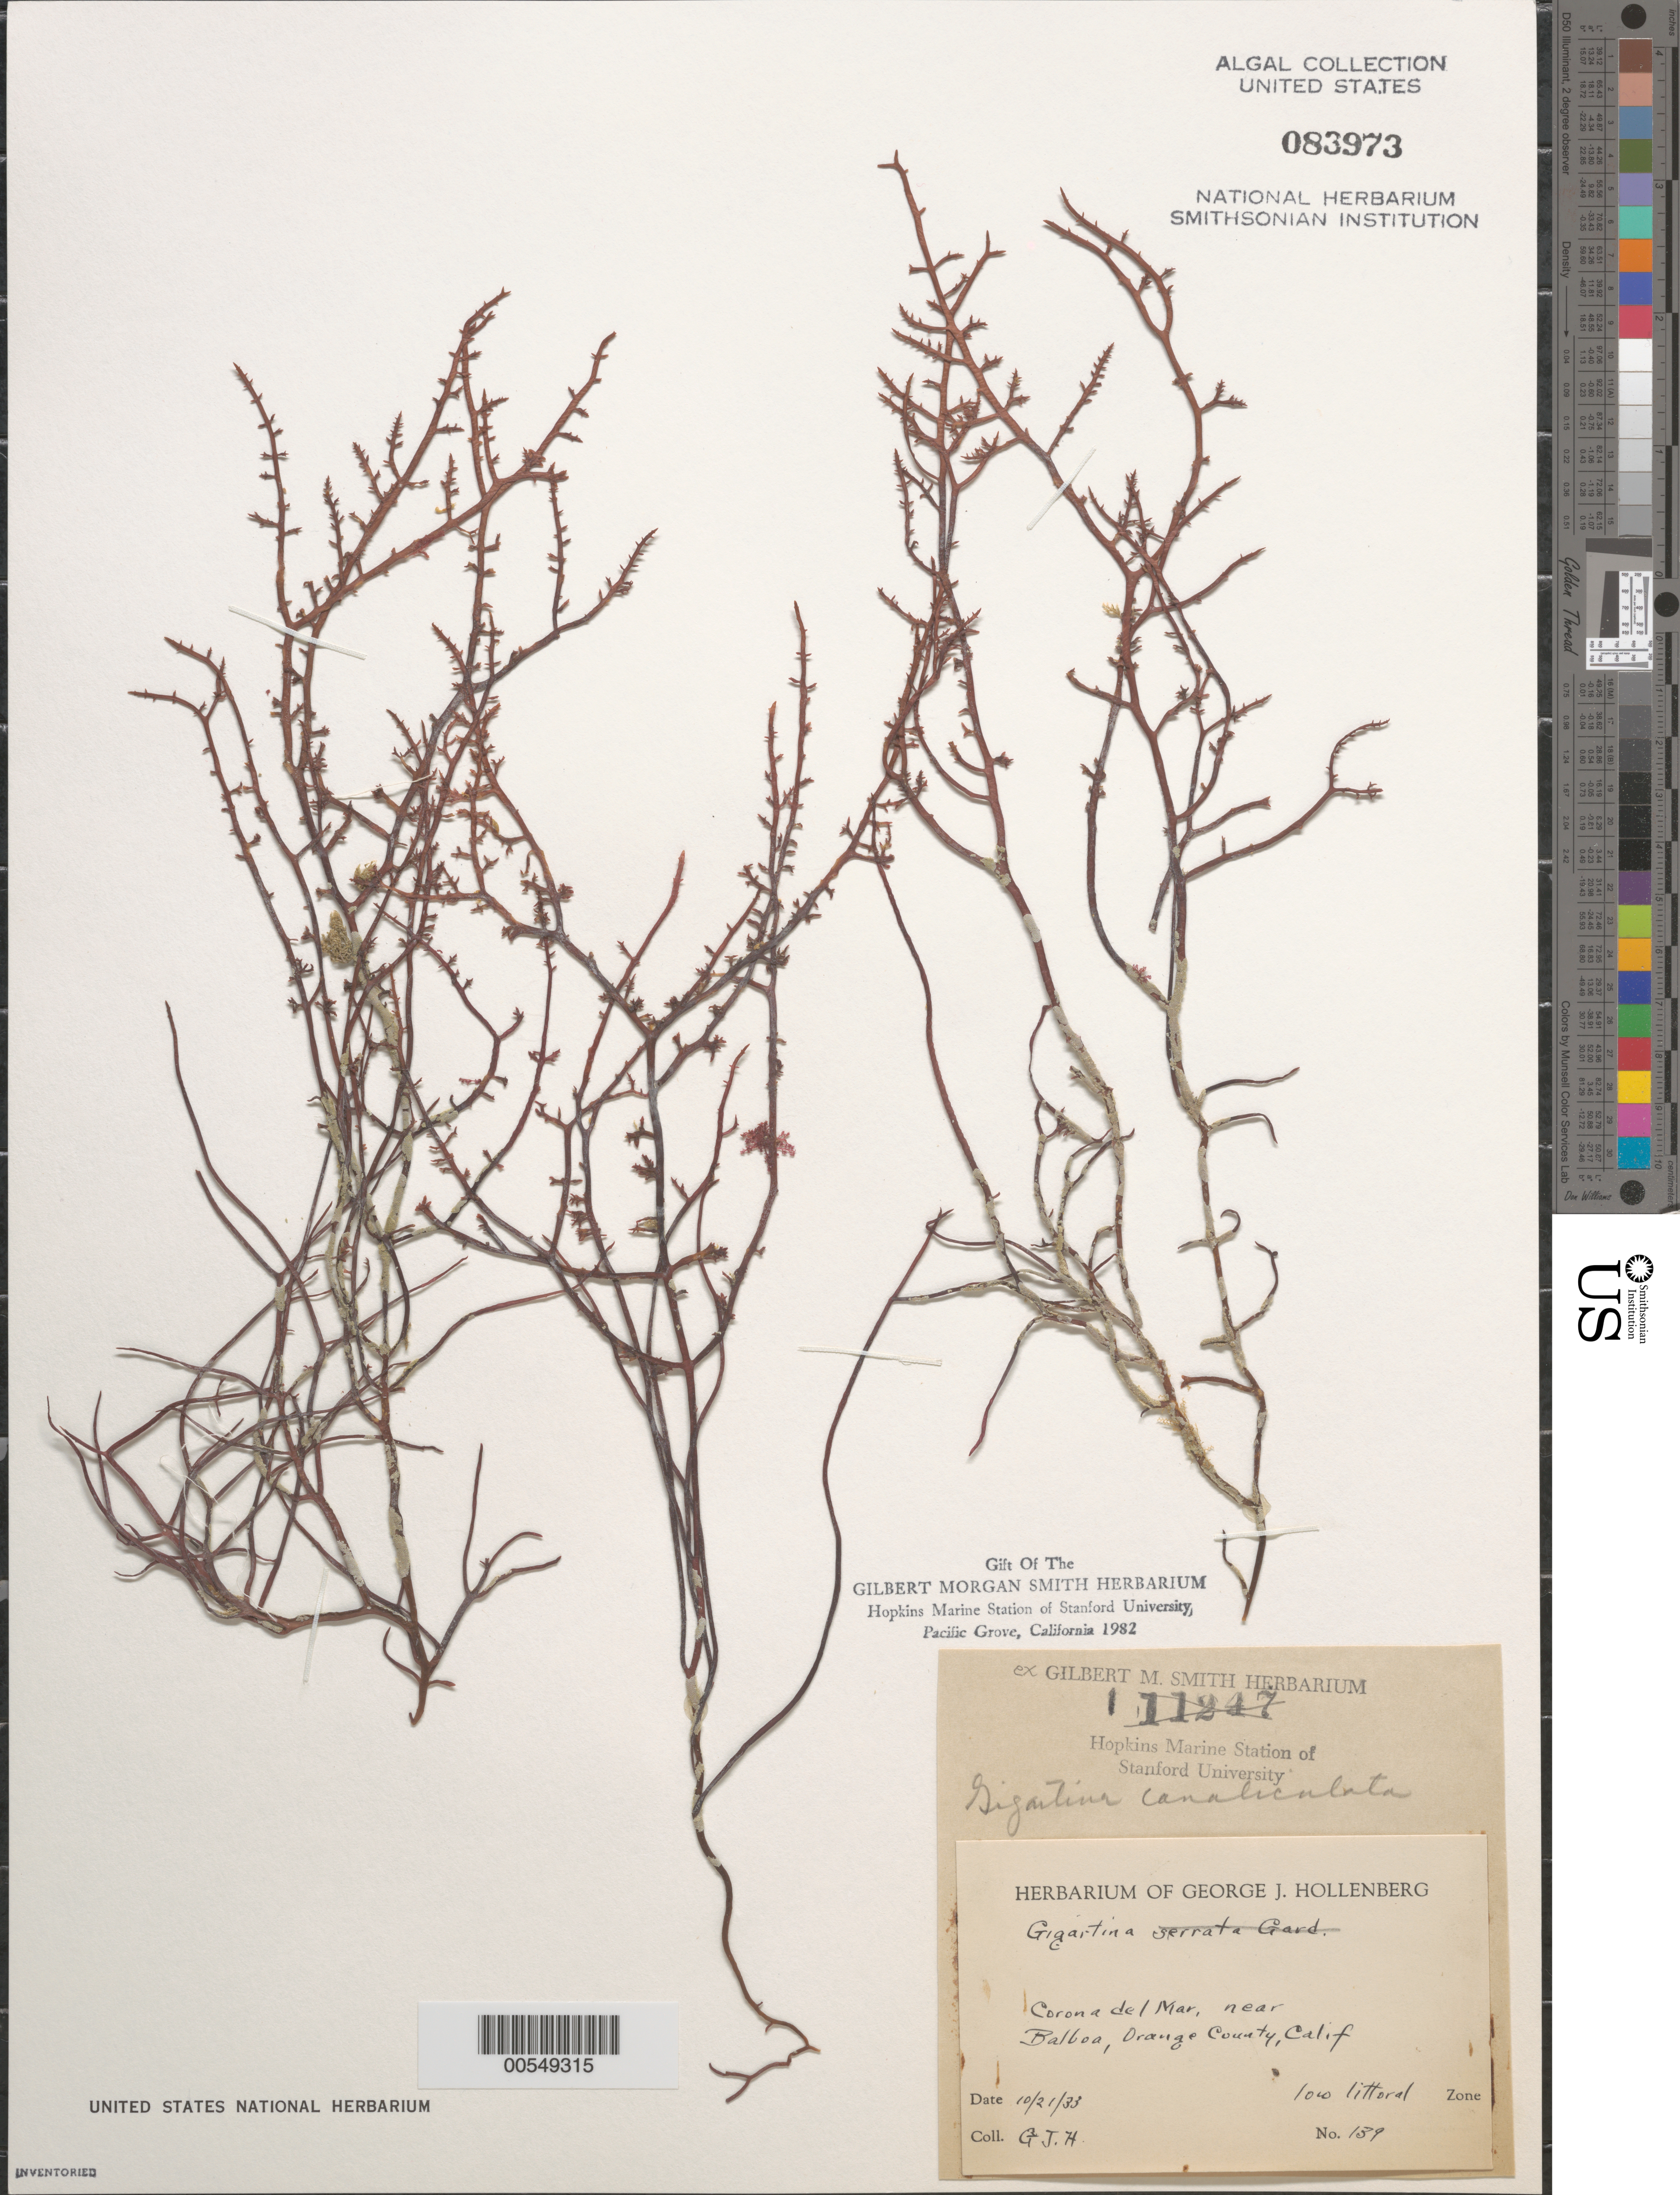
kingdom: Plantae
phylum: Rhodophyta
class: Florideophyceae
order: Gigartinales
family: Gigartinaceae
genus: Chondracanthus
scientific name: Chondracanthus canaliculatus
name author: (Harv.) Guiry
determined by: Algae name updating Project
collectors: G. Hollenberg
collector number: GJH 139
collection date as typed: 21 Oct 1933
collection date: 1933-10-21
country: United States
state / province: California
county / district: Orange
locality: Corona del Mar, near Balboa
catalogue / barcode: US 83973